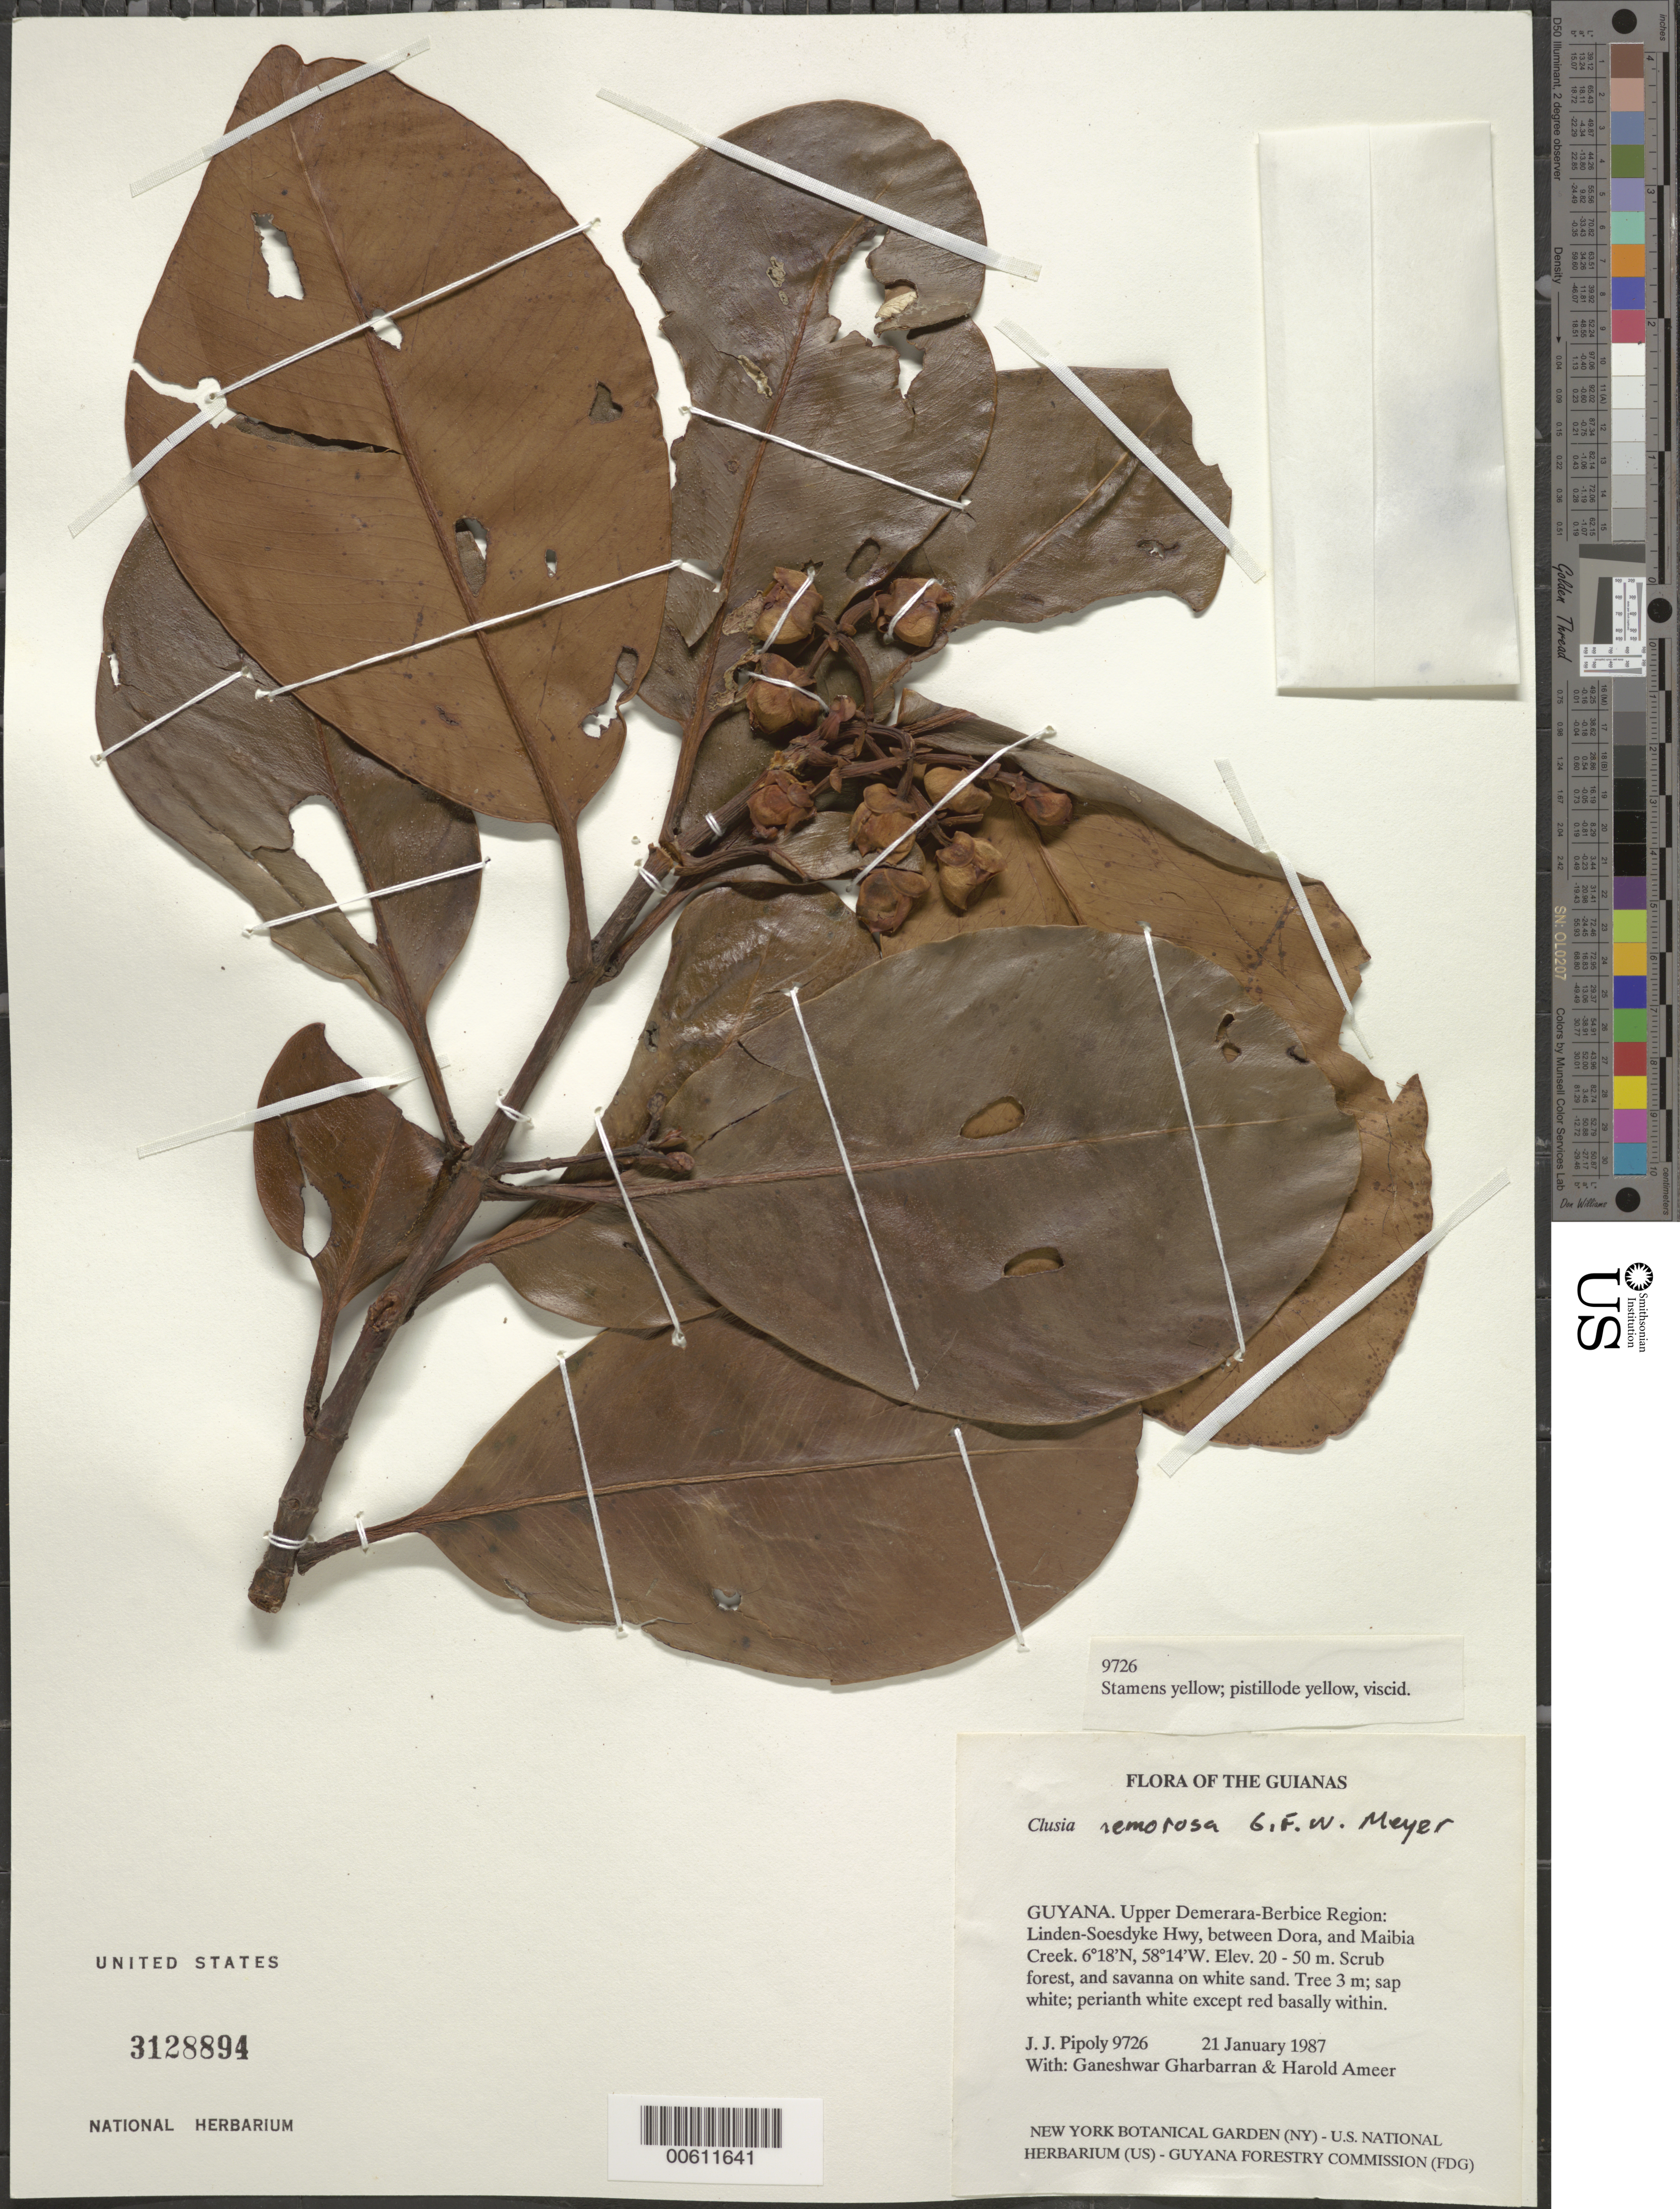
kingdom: Plantae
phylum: Tracheophyta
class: Magnoliopsida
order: Malpighiales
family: Clusiaceae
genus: Clusia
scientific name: Clusia nemorosa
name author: G. Mey.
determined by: Pipoly, J. J., III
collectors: J. J. Pipoly, G. Gharbarran & H. Ameer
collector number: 9726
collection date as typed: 21 January 1987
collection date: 1987-01-21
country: Guyana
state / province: U. Demerara-Berbice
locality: Linden-Soesdyke Hwy, between Dora and Maibia Creek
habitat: Scrub forest and savanna on white sand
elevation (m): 20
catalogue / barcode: US 3128894